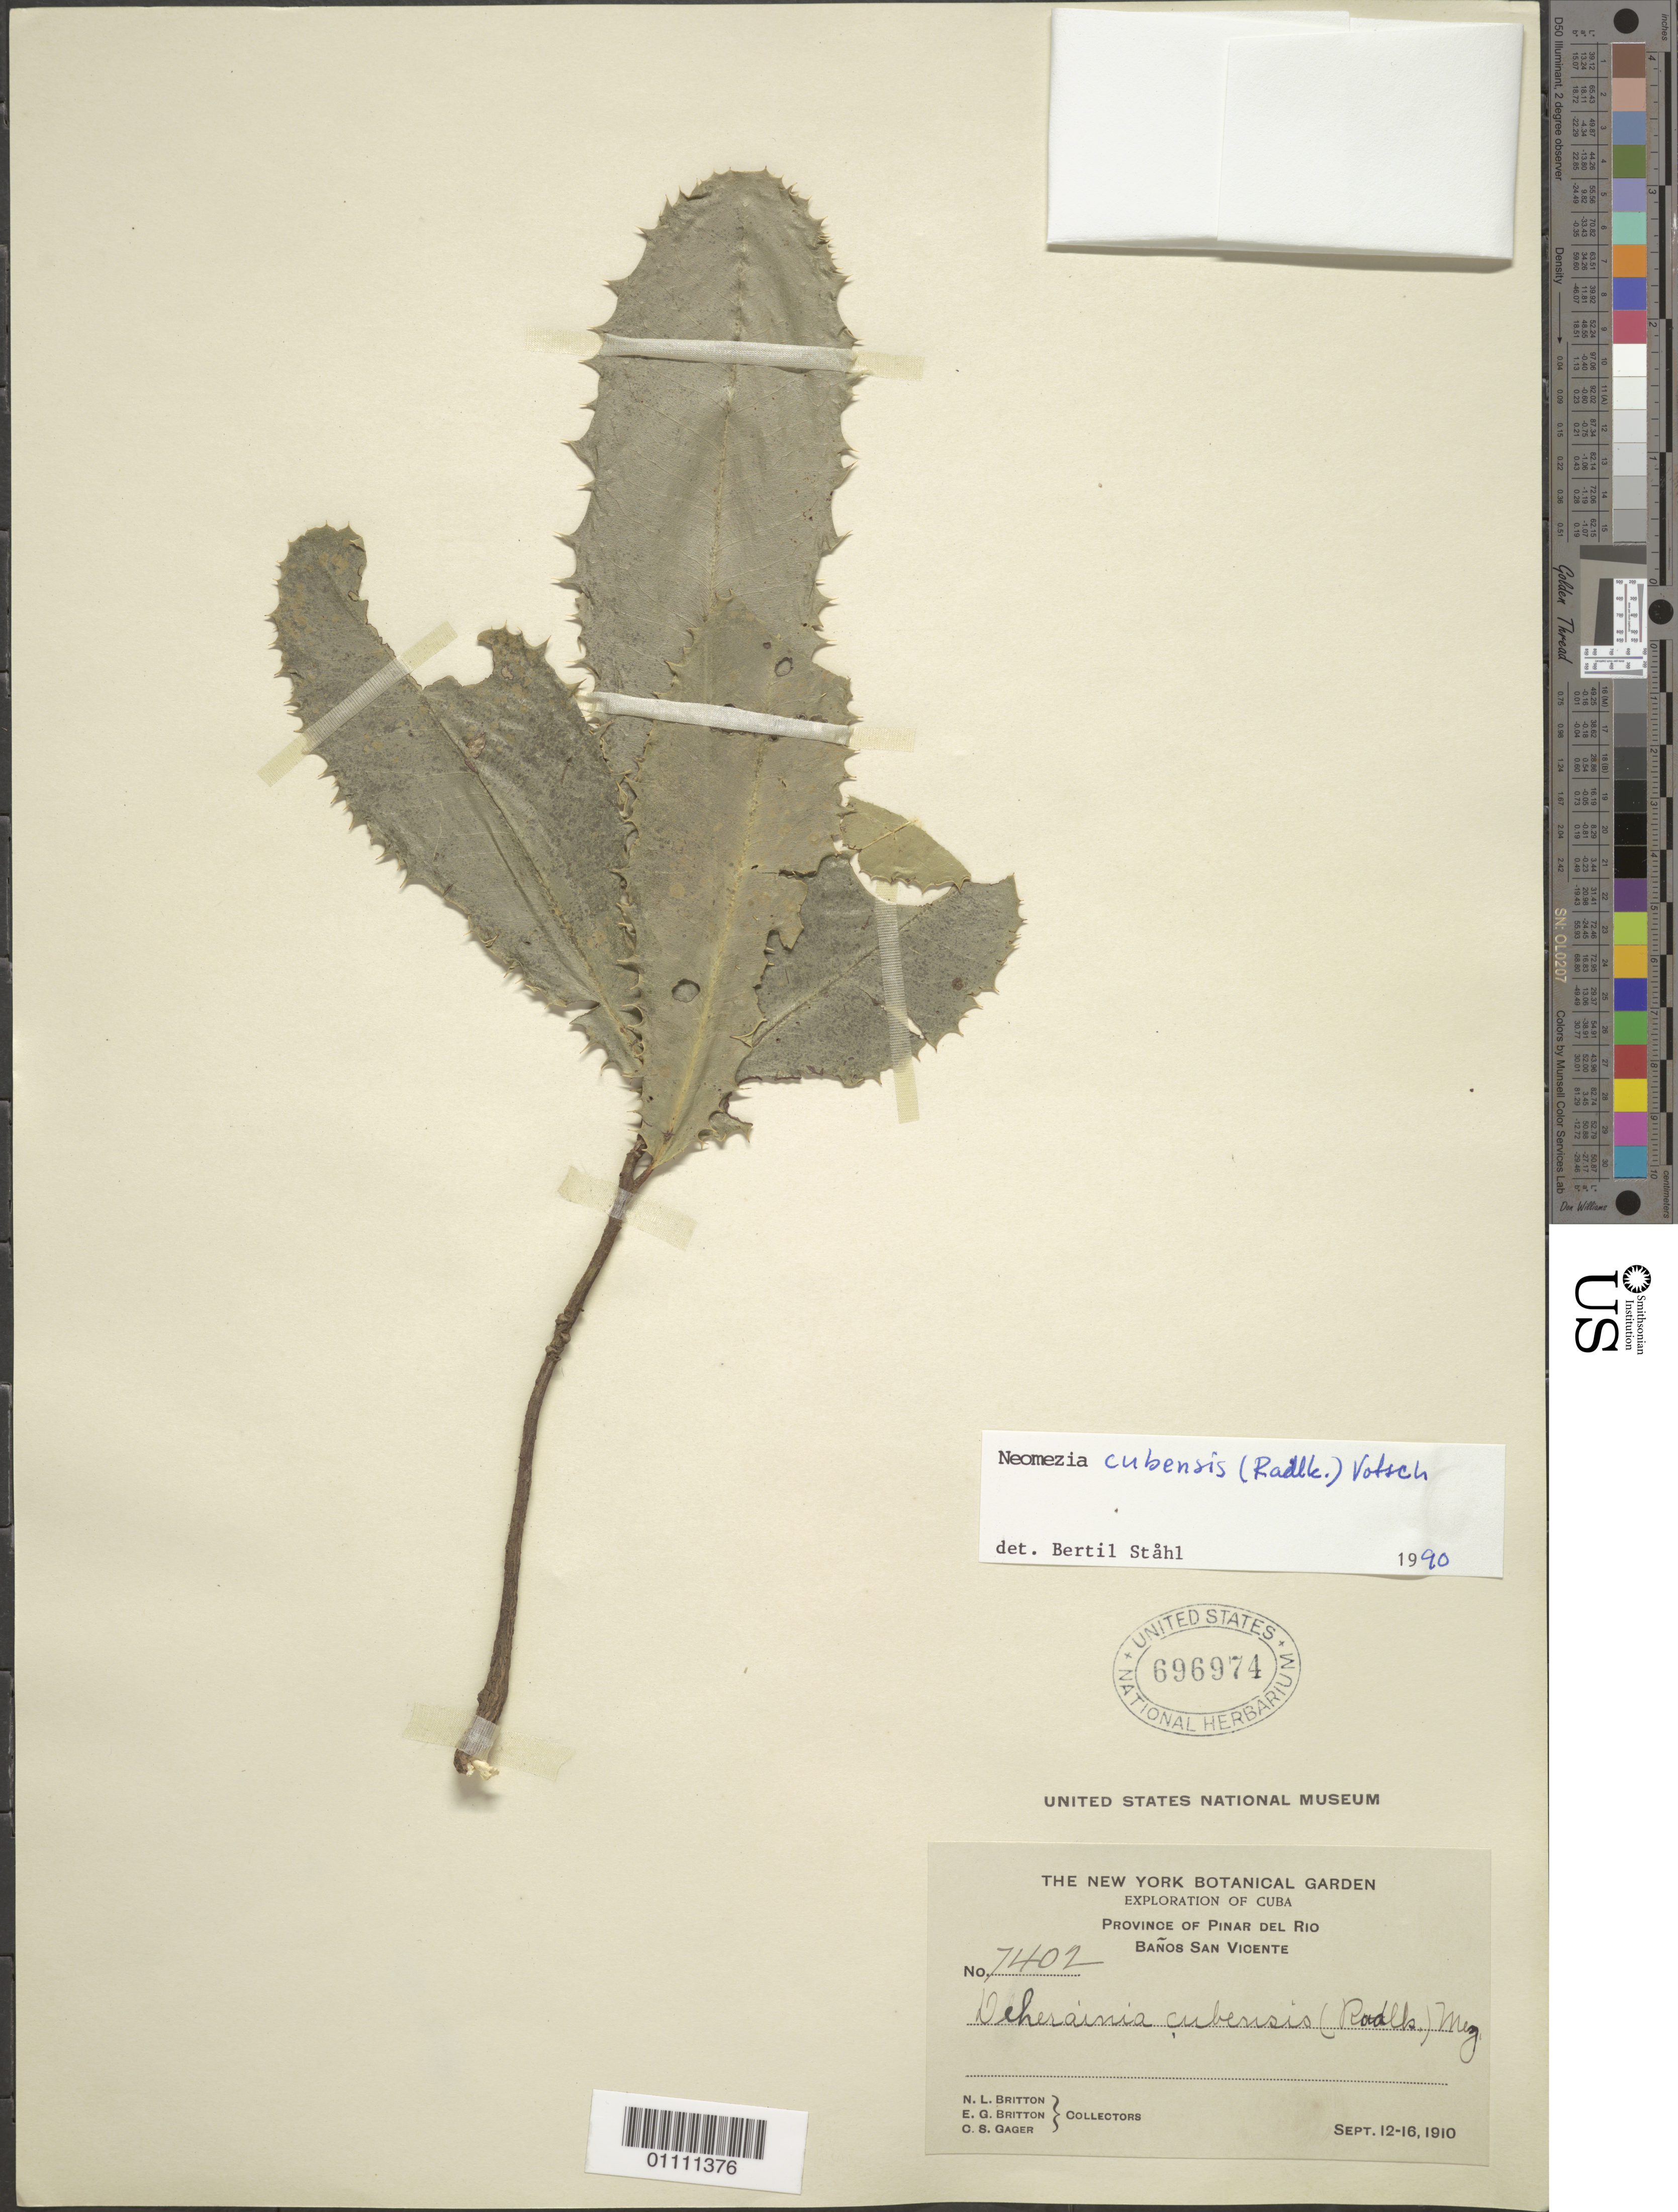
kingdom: Plantae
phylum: Tracheophyta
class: Magnoliopsida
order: Ericales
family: Primulaceae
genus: Neomezia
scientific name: Neomezia cubensis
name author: (Radlk.) Votsch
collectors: N. Britton, E. G. Britton, E. G. Britton & C. Gager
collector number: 7402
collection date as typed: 12 Sep 1910 to 16 Sep 1910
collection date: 1910-09-12/1910-09-16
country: Cuba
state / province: Pinar del Rio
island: Cuba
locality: Banos San Vincente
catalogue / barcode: US 696974